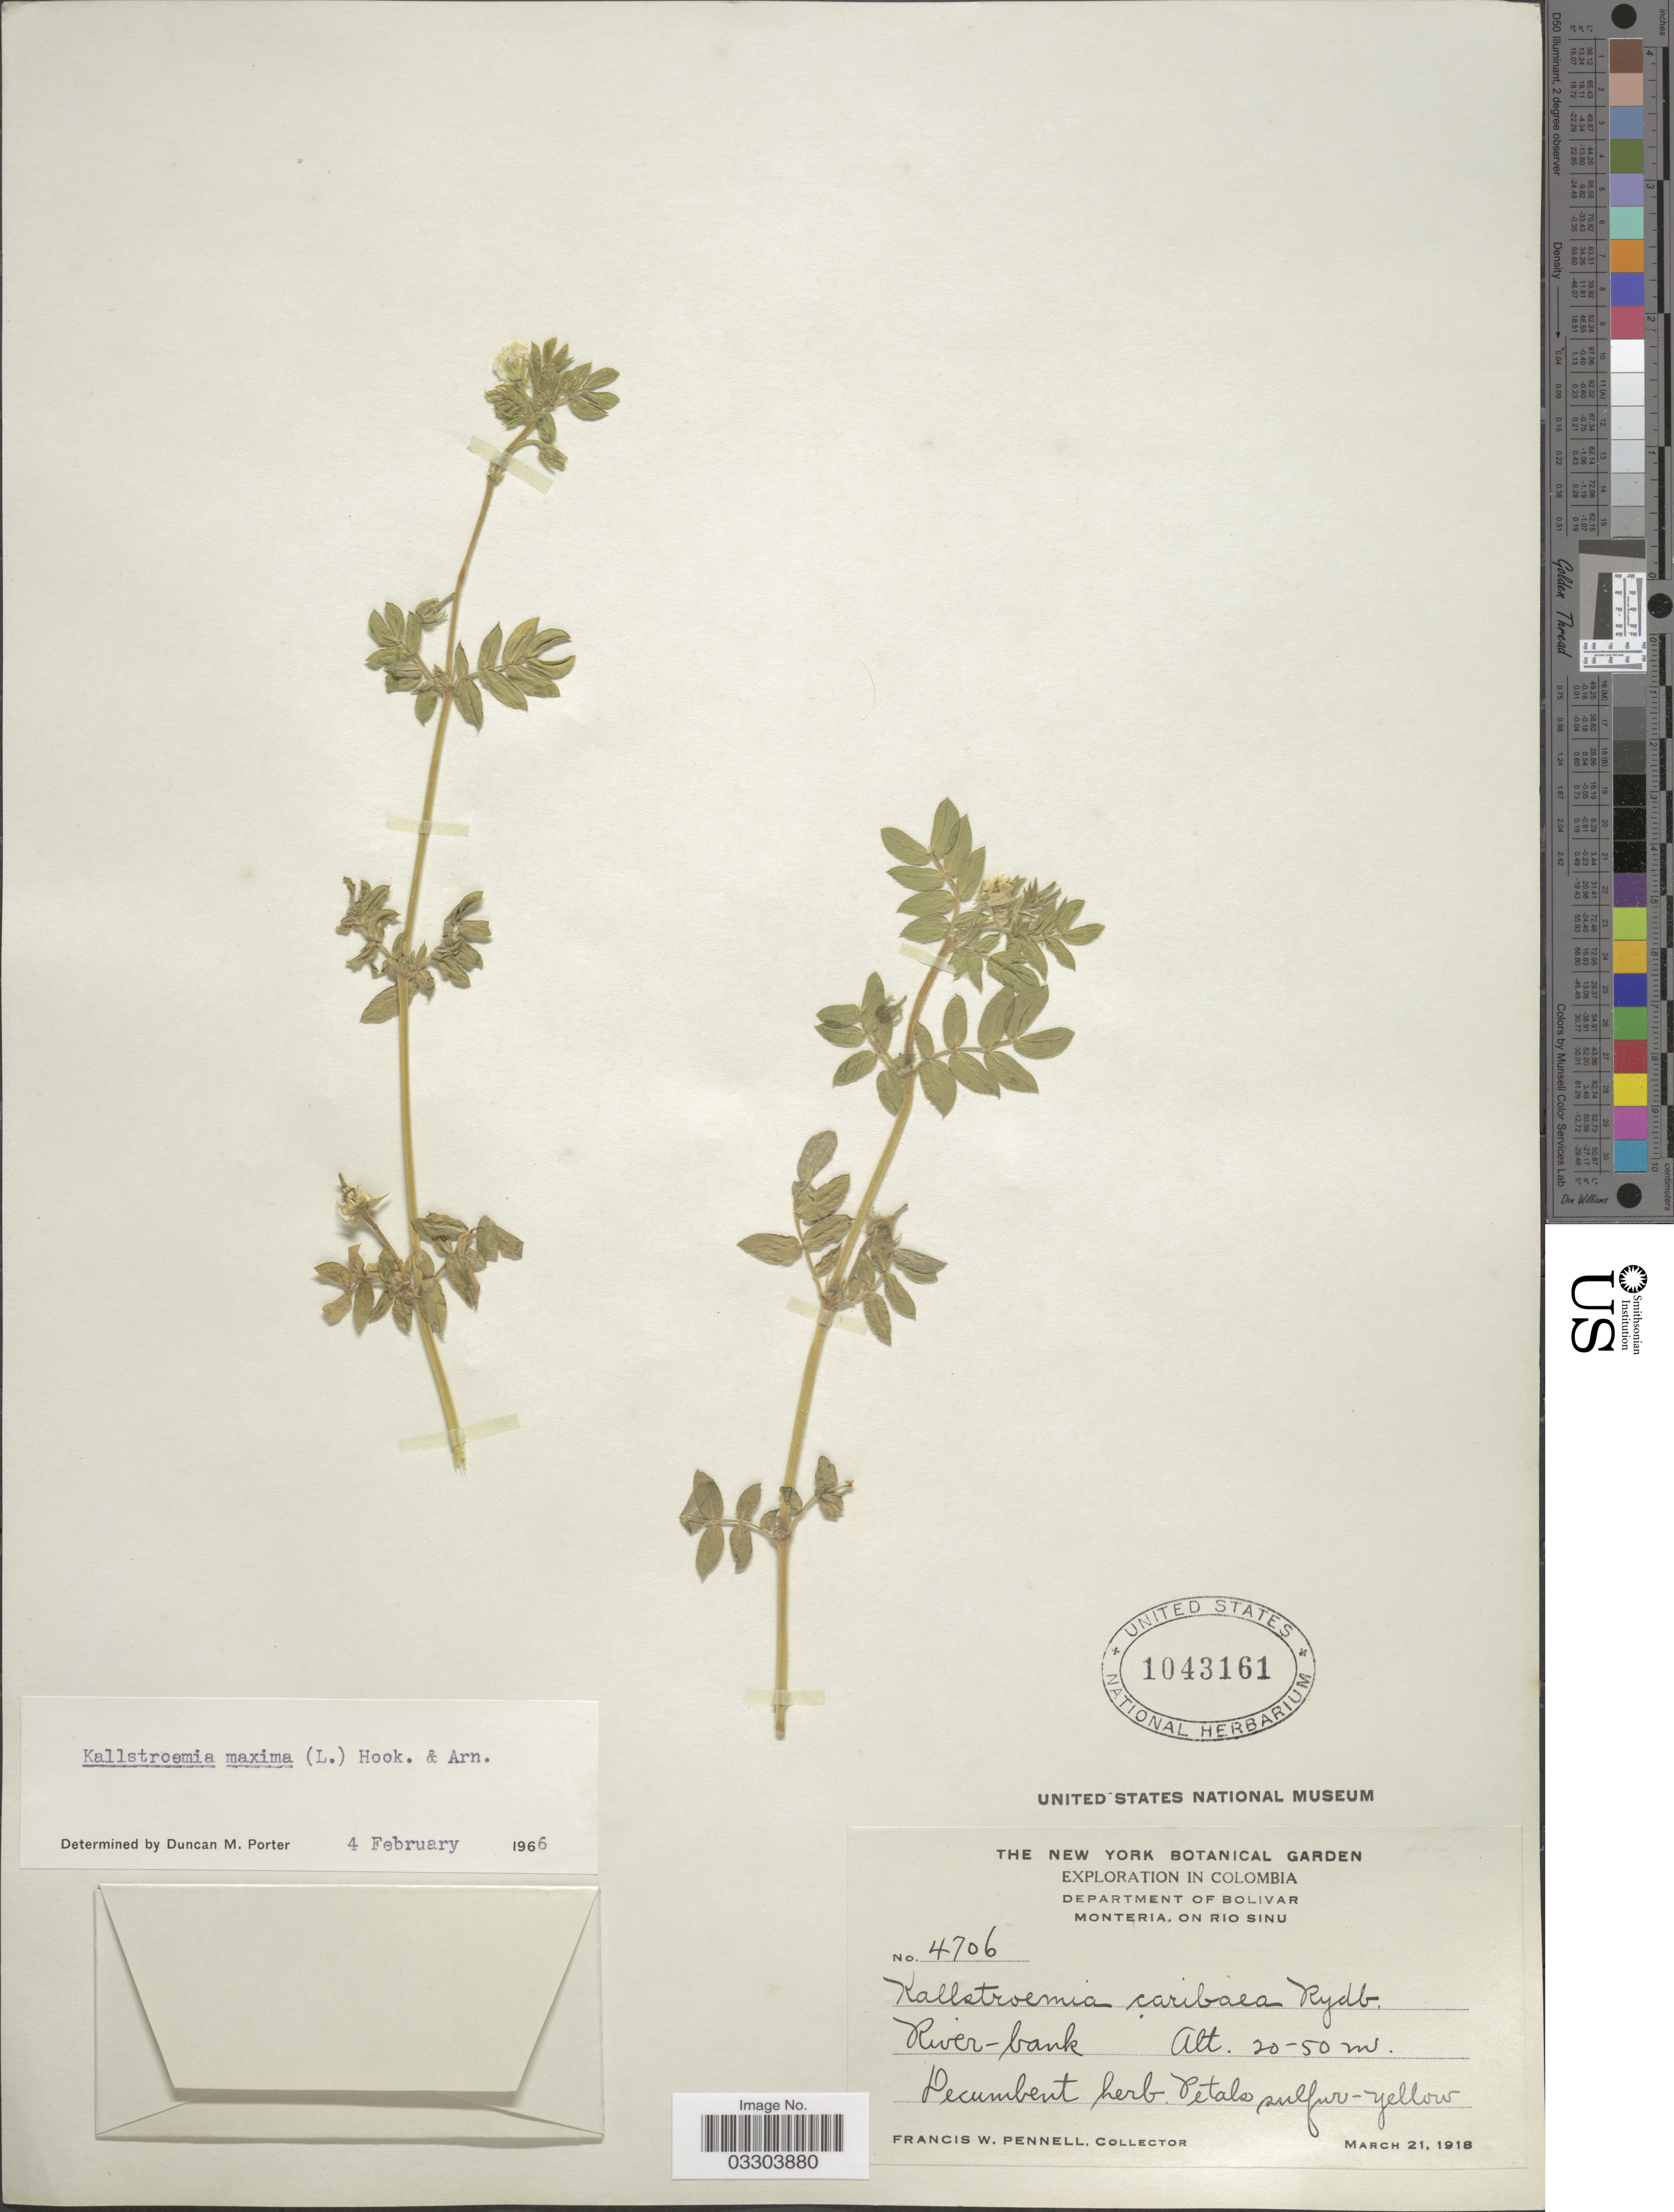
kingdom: Plantae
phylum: Tracheophyta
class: Magnoliopsida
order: Zygophyllales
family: Zygophyllaceae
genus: Kallstroemia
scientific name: Kallstroemia maxima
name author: (L.) Hook. & Arn.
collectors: F. W. Pennell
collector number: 4706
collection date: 1918-03-21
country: Colombia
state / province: Bolívar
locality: Department of Bolívar. Monteria, on Rio Sinu.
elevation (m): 20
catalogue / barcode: US 1043161